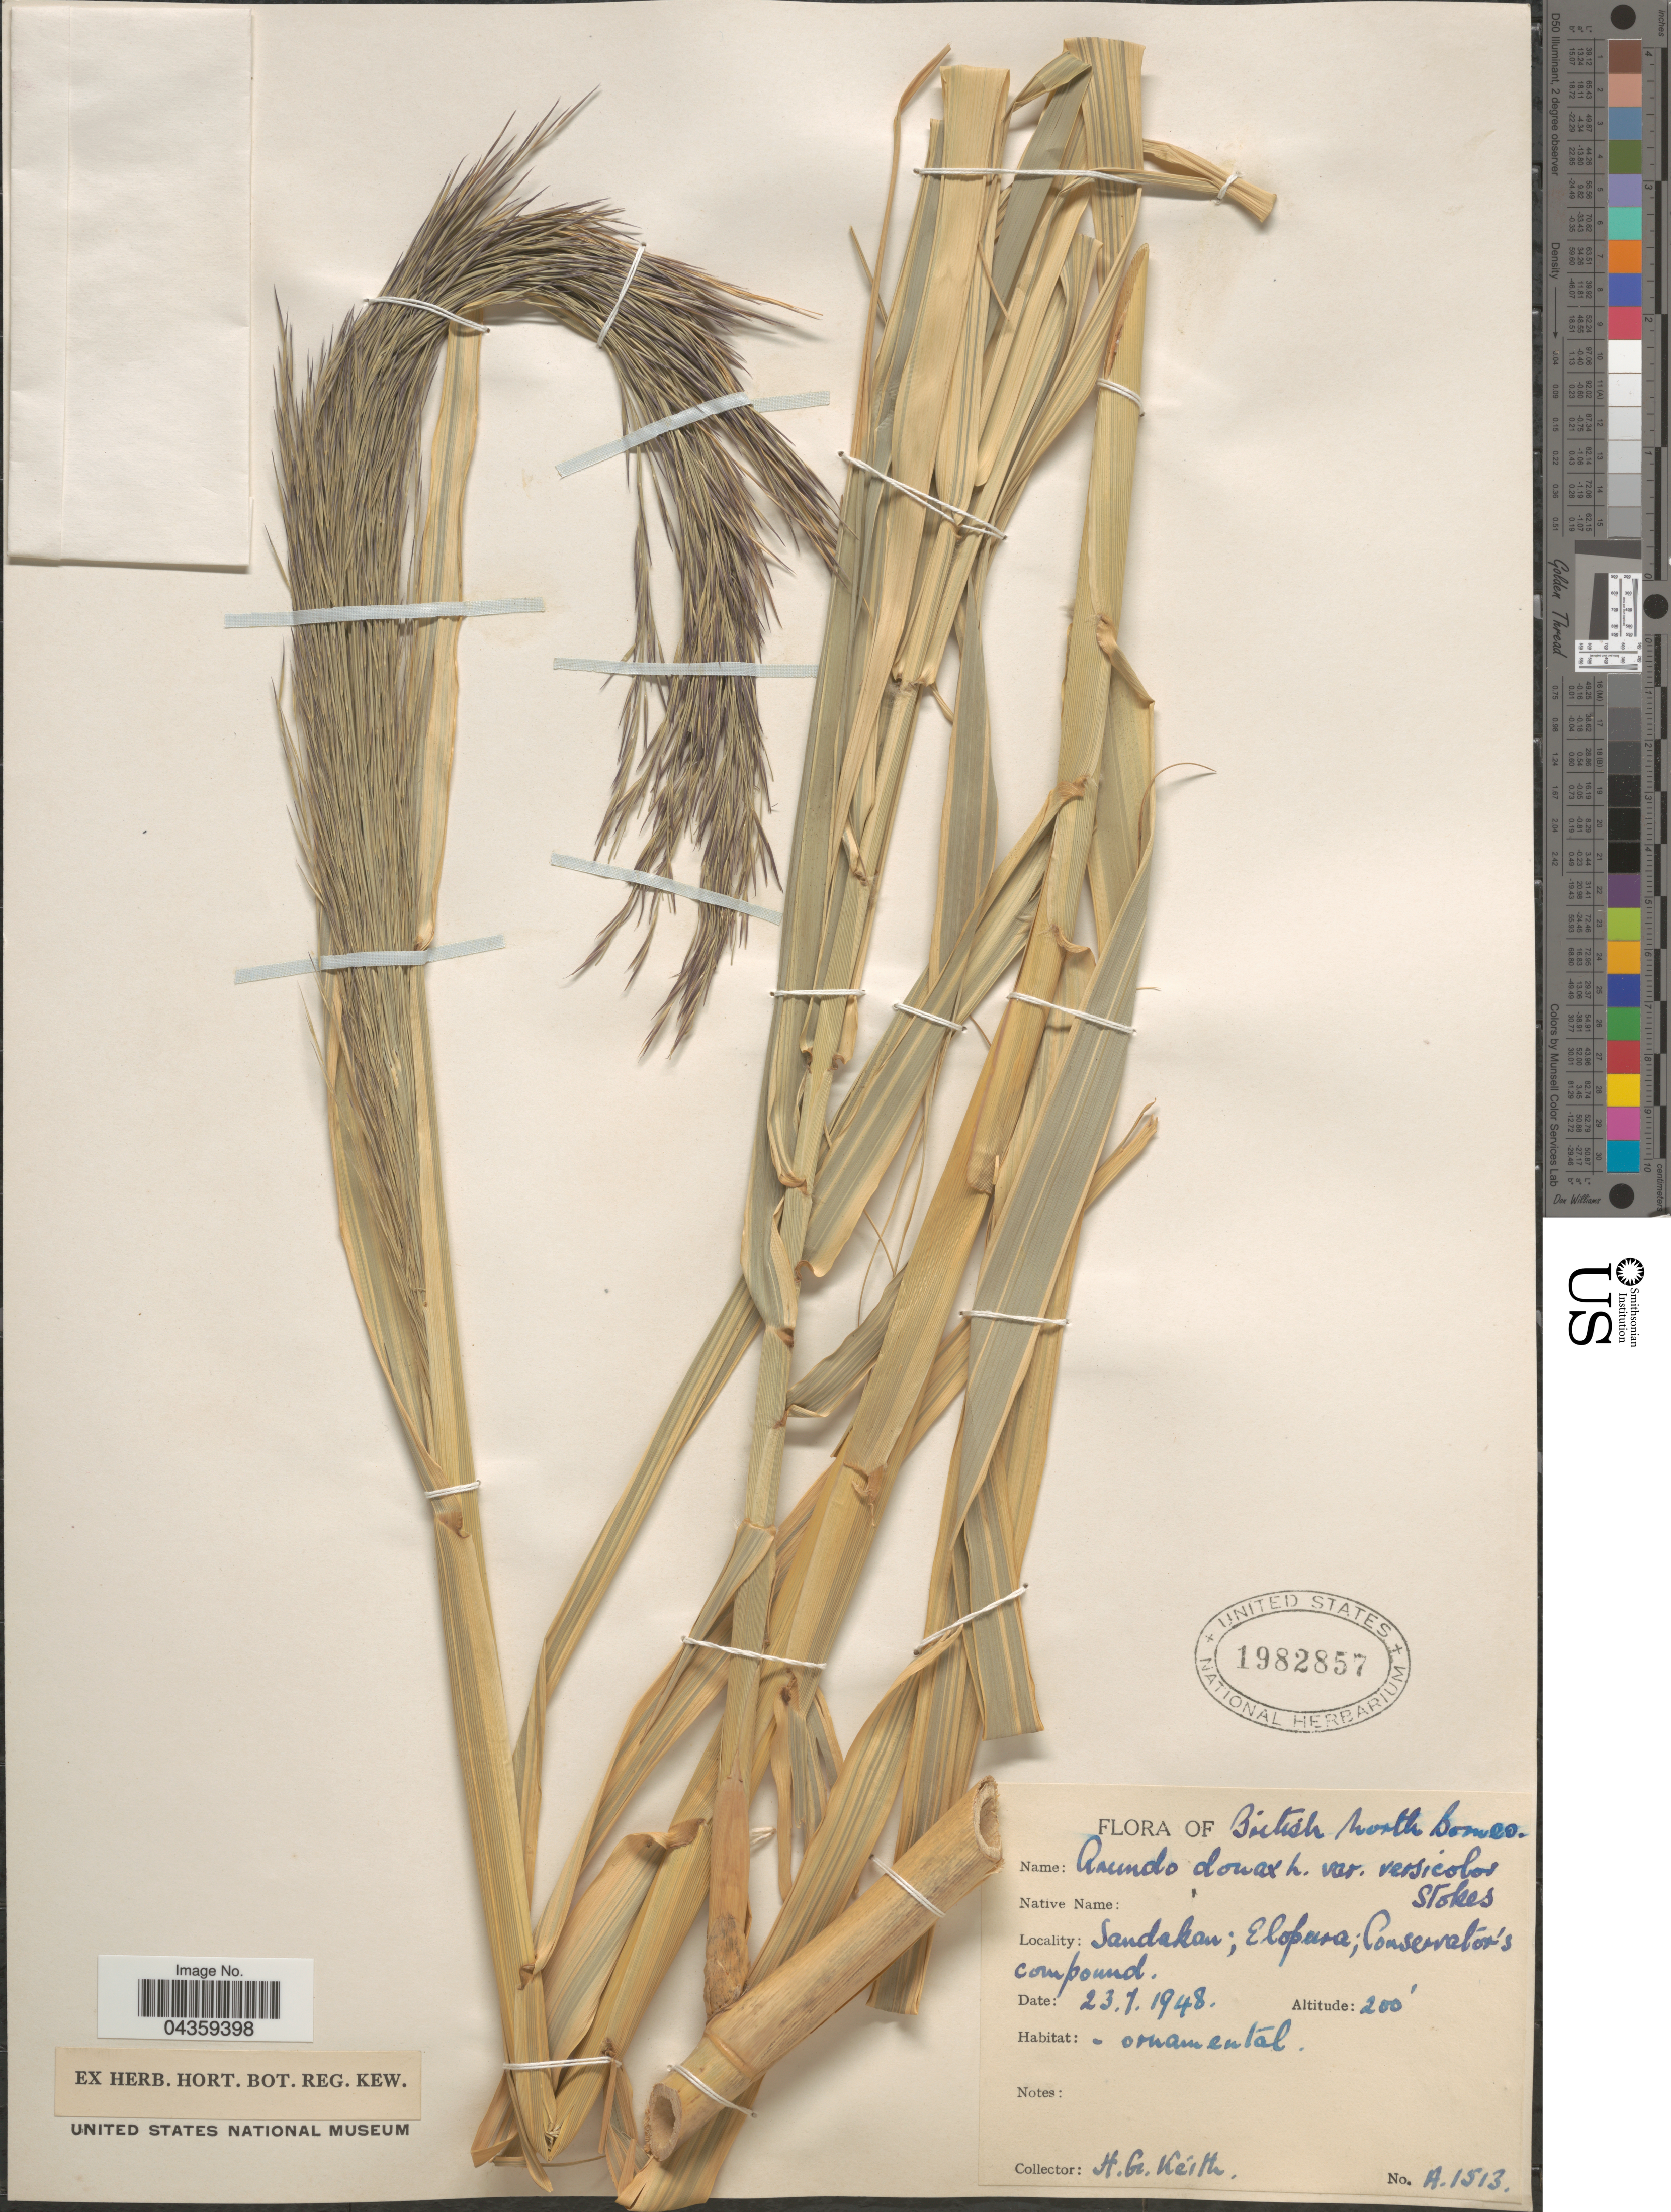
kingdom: Plantae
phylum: Tracheophyta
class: Liliopsida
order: Poales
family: Poaceae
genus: Arundo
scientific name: Arundo donax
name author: L.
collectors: H. Keith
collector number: A1513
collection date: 1948-07-23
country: Malaysia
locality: British North Borneo. Sandakan; Elopura; Conservator's compound.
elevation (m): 61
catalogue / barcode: US 1982857